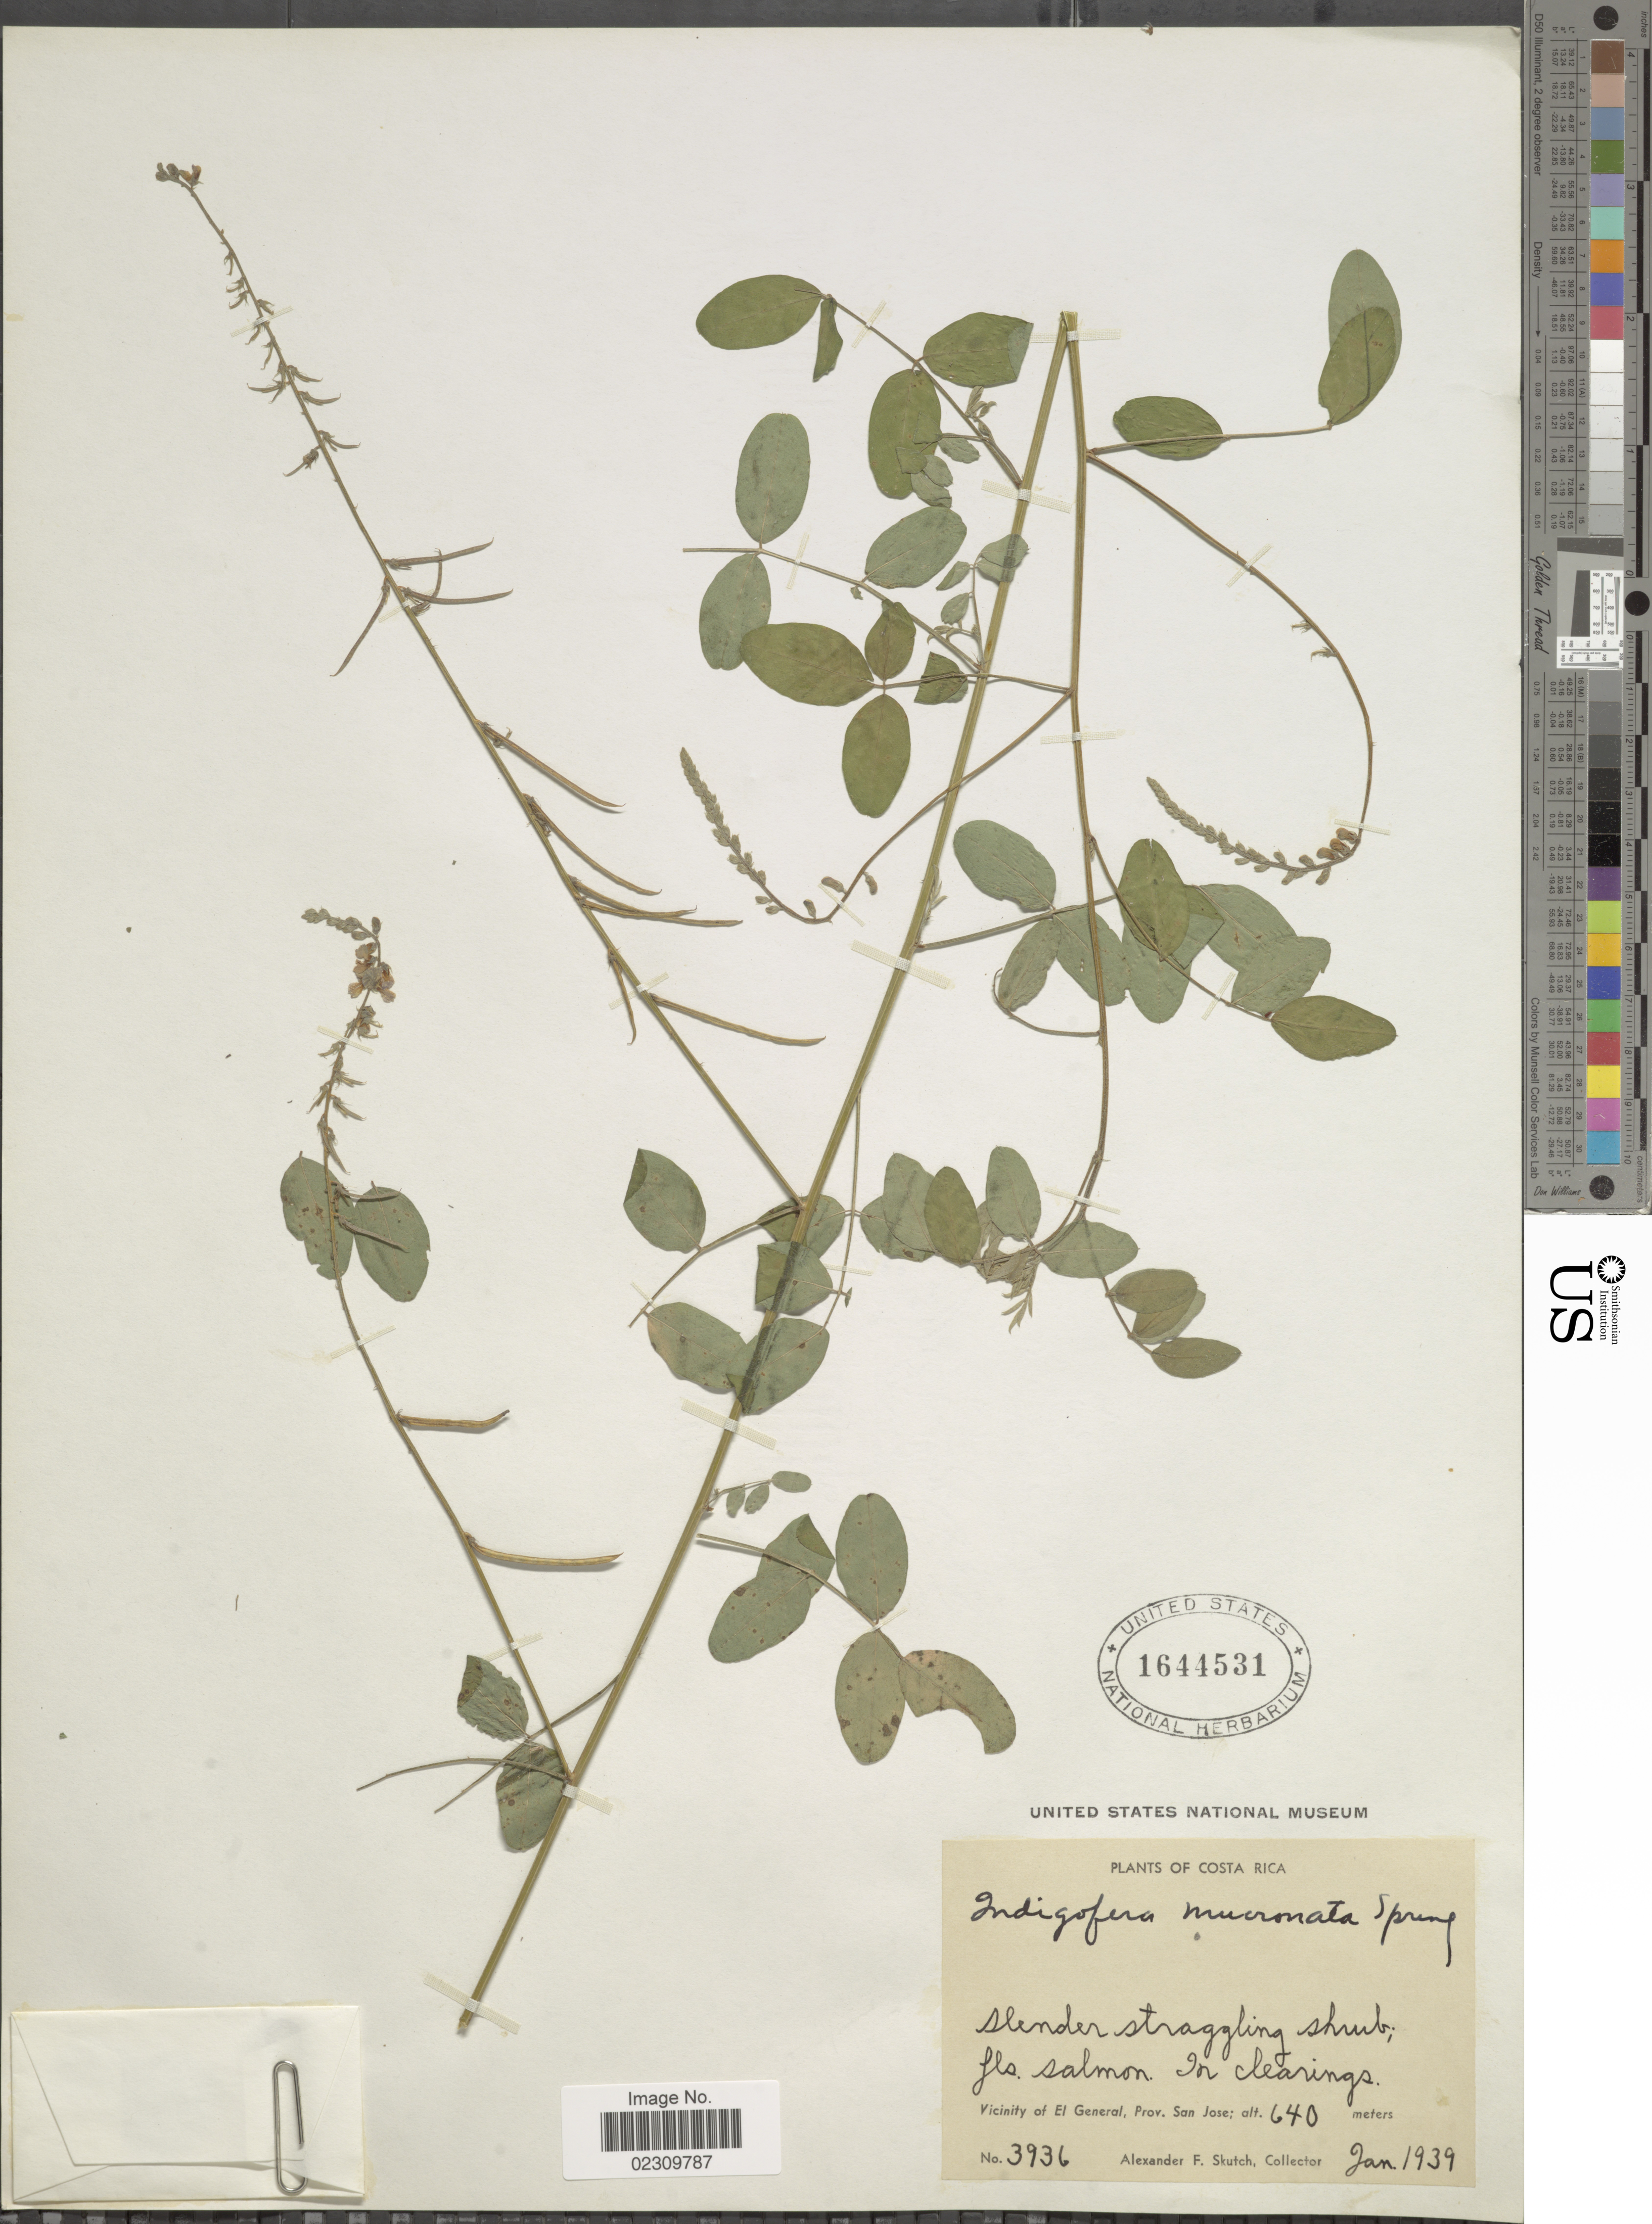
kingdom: Plantae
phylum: Tracheophyta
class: Magnoliopsida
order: Fabales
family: Fabaceae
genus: Indigofera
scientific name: Indigofera mucronata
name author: Lam.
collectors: A. F. Skutch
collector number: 3936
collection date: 1939-01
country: Costa Rica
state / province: San José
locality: Vicinity of El General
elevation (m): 640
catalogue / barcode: US 1644531